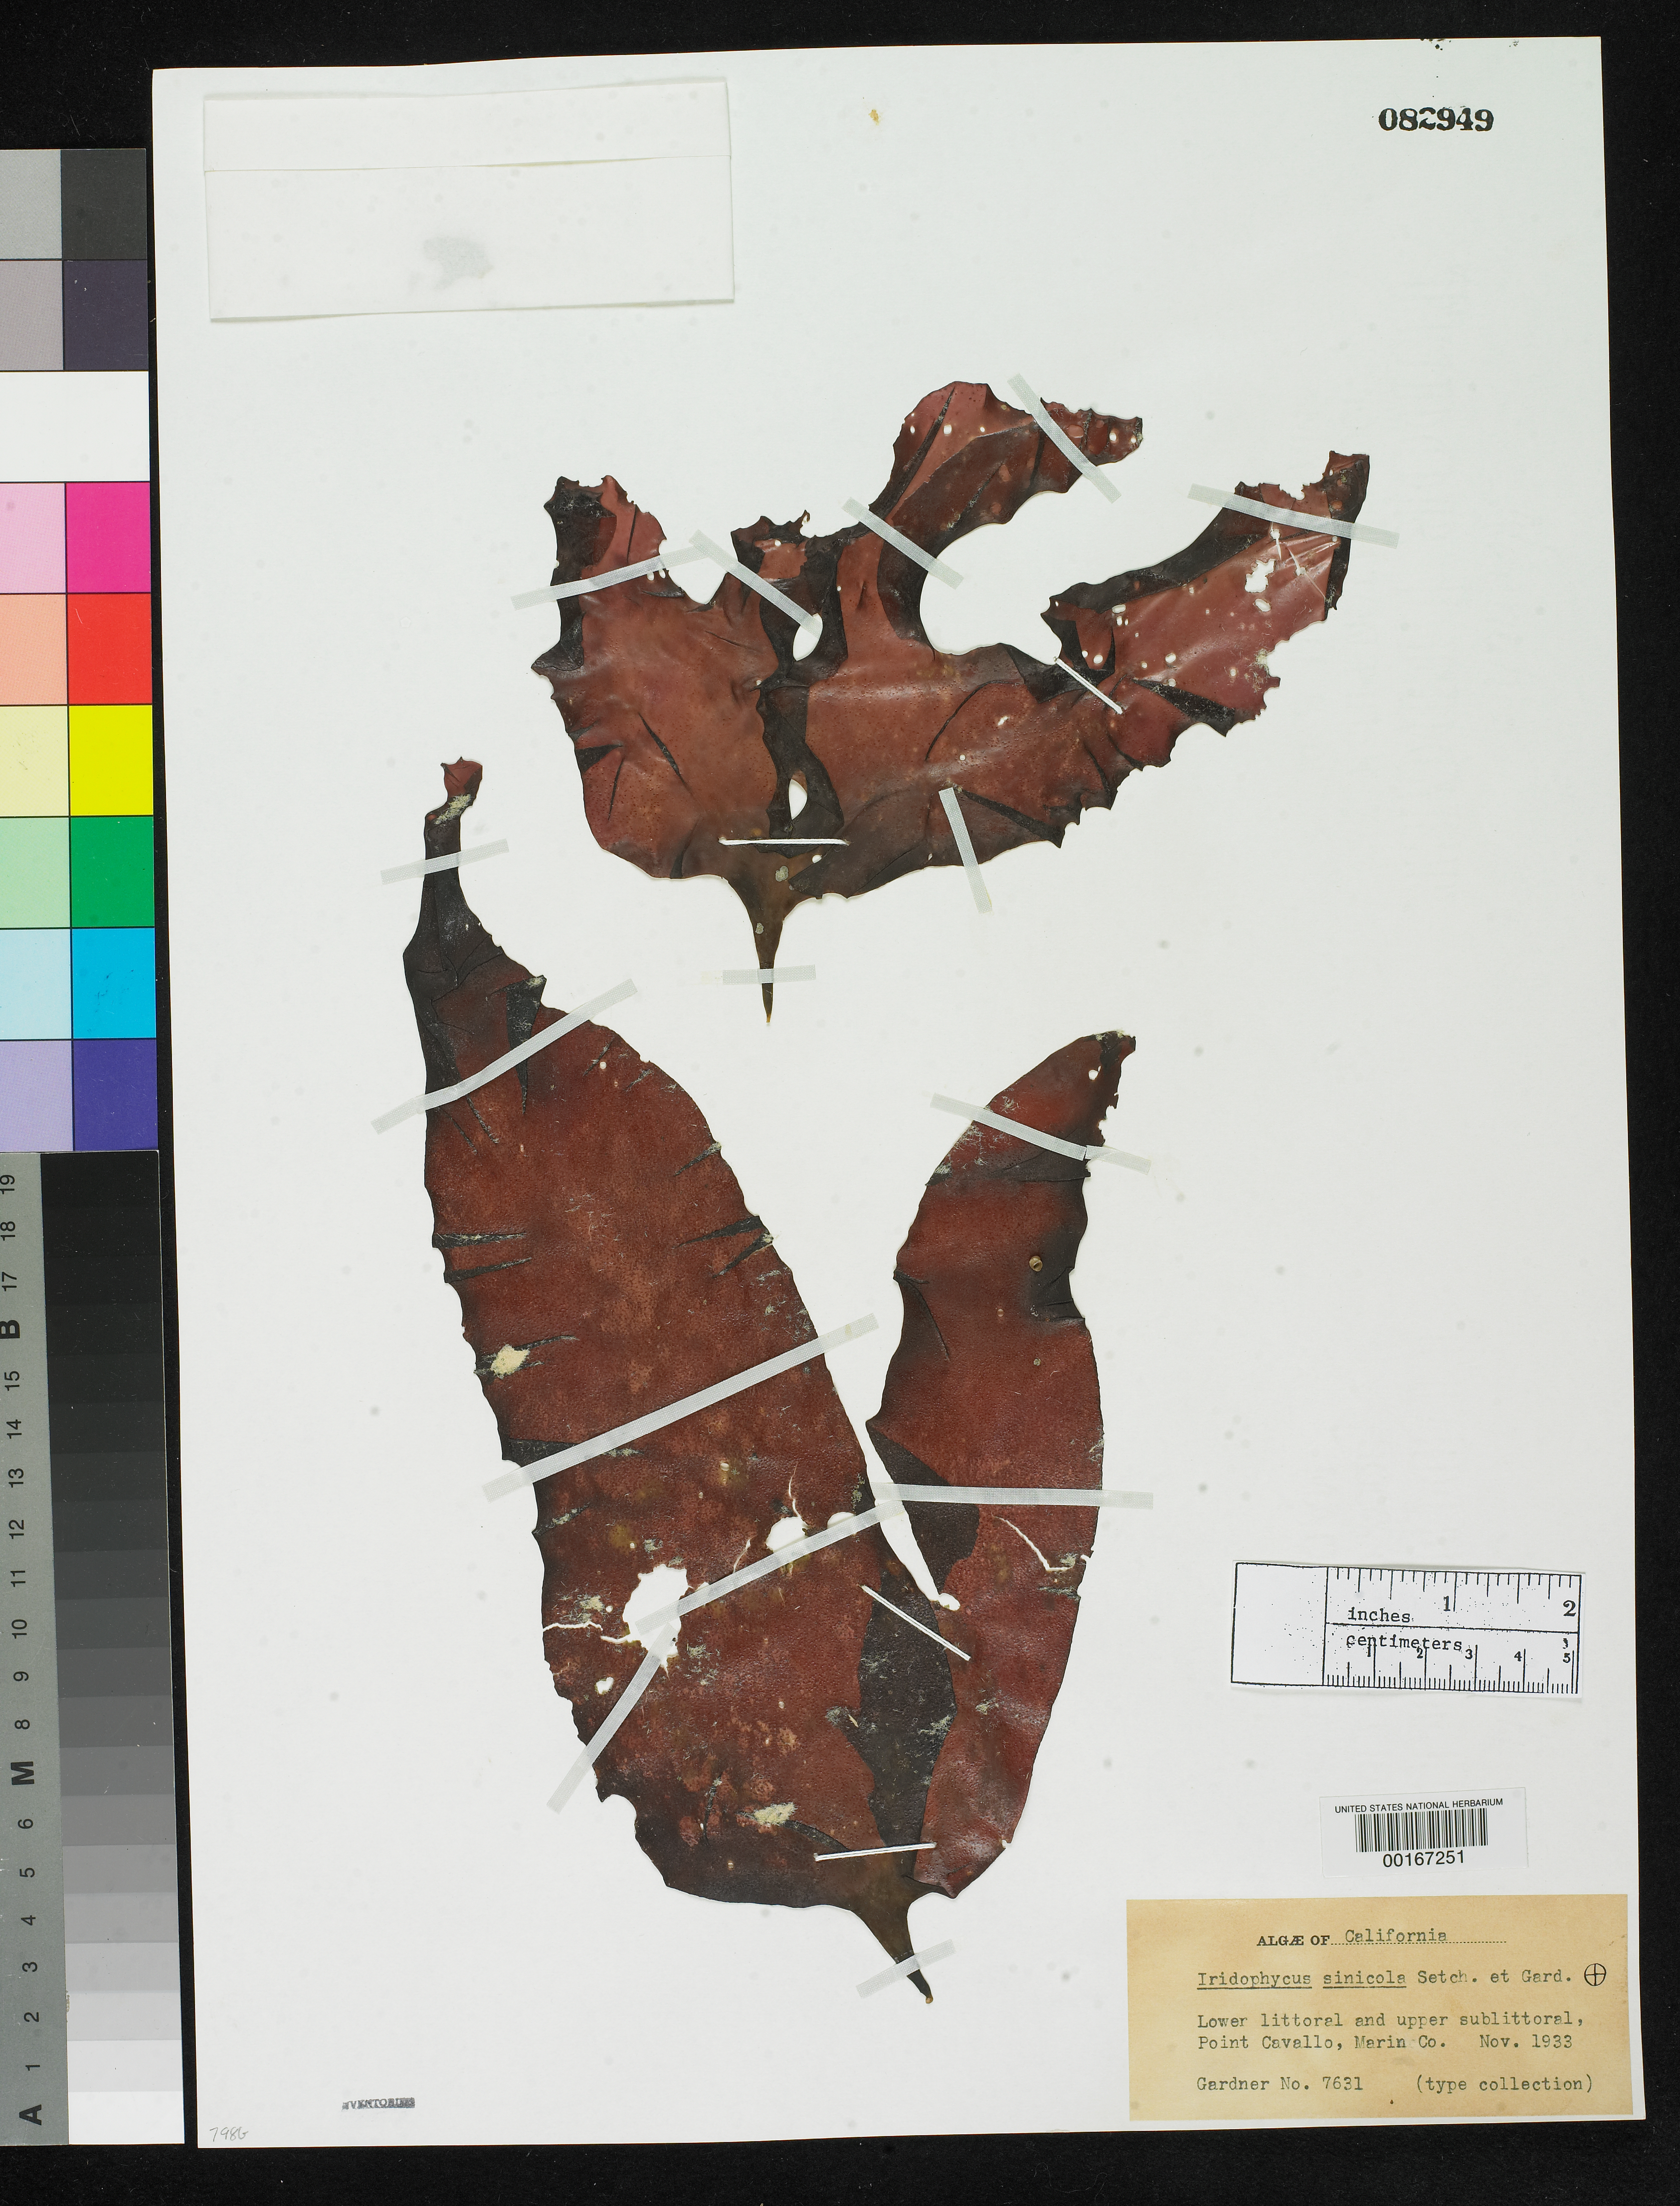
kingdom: Plantae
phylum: Rhodophyta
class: Florideophyceae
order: Gigartinales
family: Gigartinaceae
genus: Iridophycus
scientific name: Iridophycus sinicola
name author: Setch. & N.L. Gardner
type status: Isotype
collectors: N. Gardner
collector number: NLG 7631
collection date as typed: Nov 1933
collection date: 1933-11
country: United States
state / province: California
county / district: Marin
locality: Point Cavallo.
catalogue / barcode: US 82949